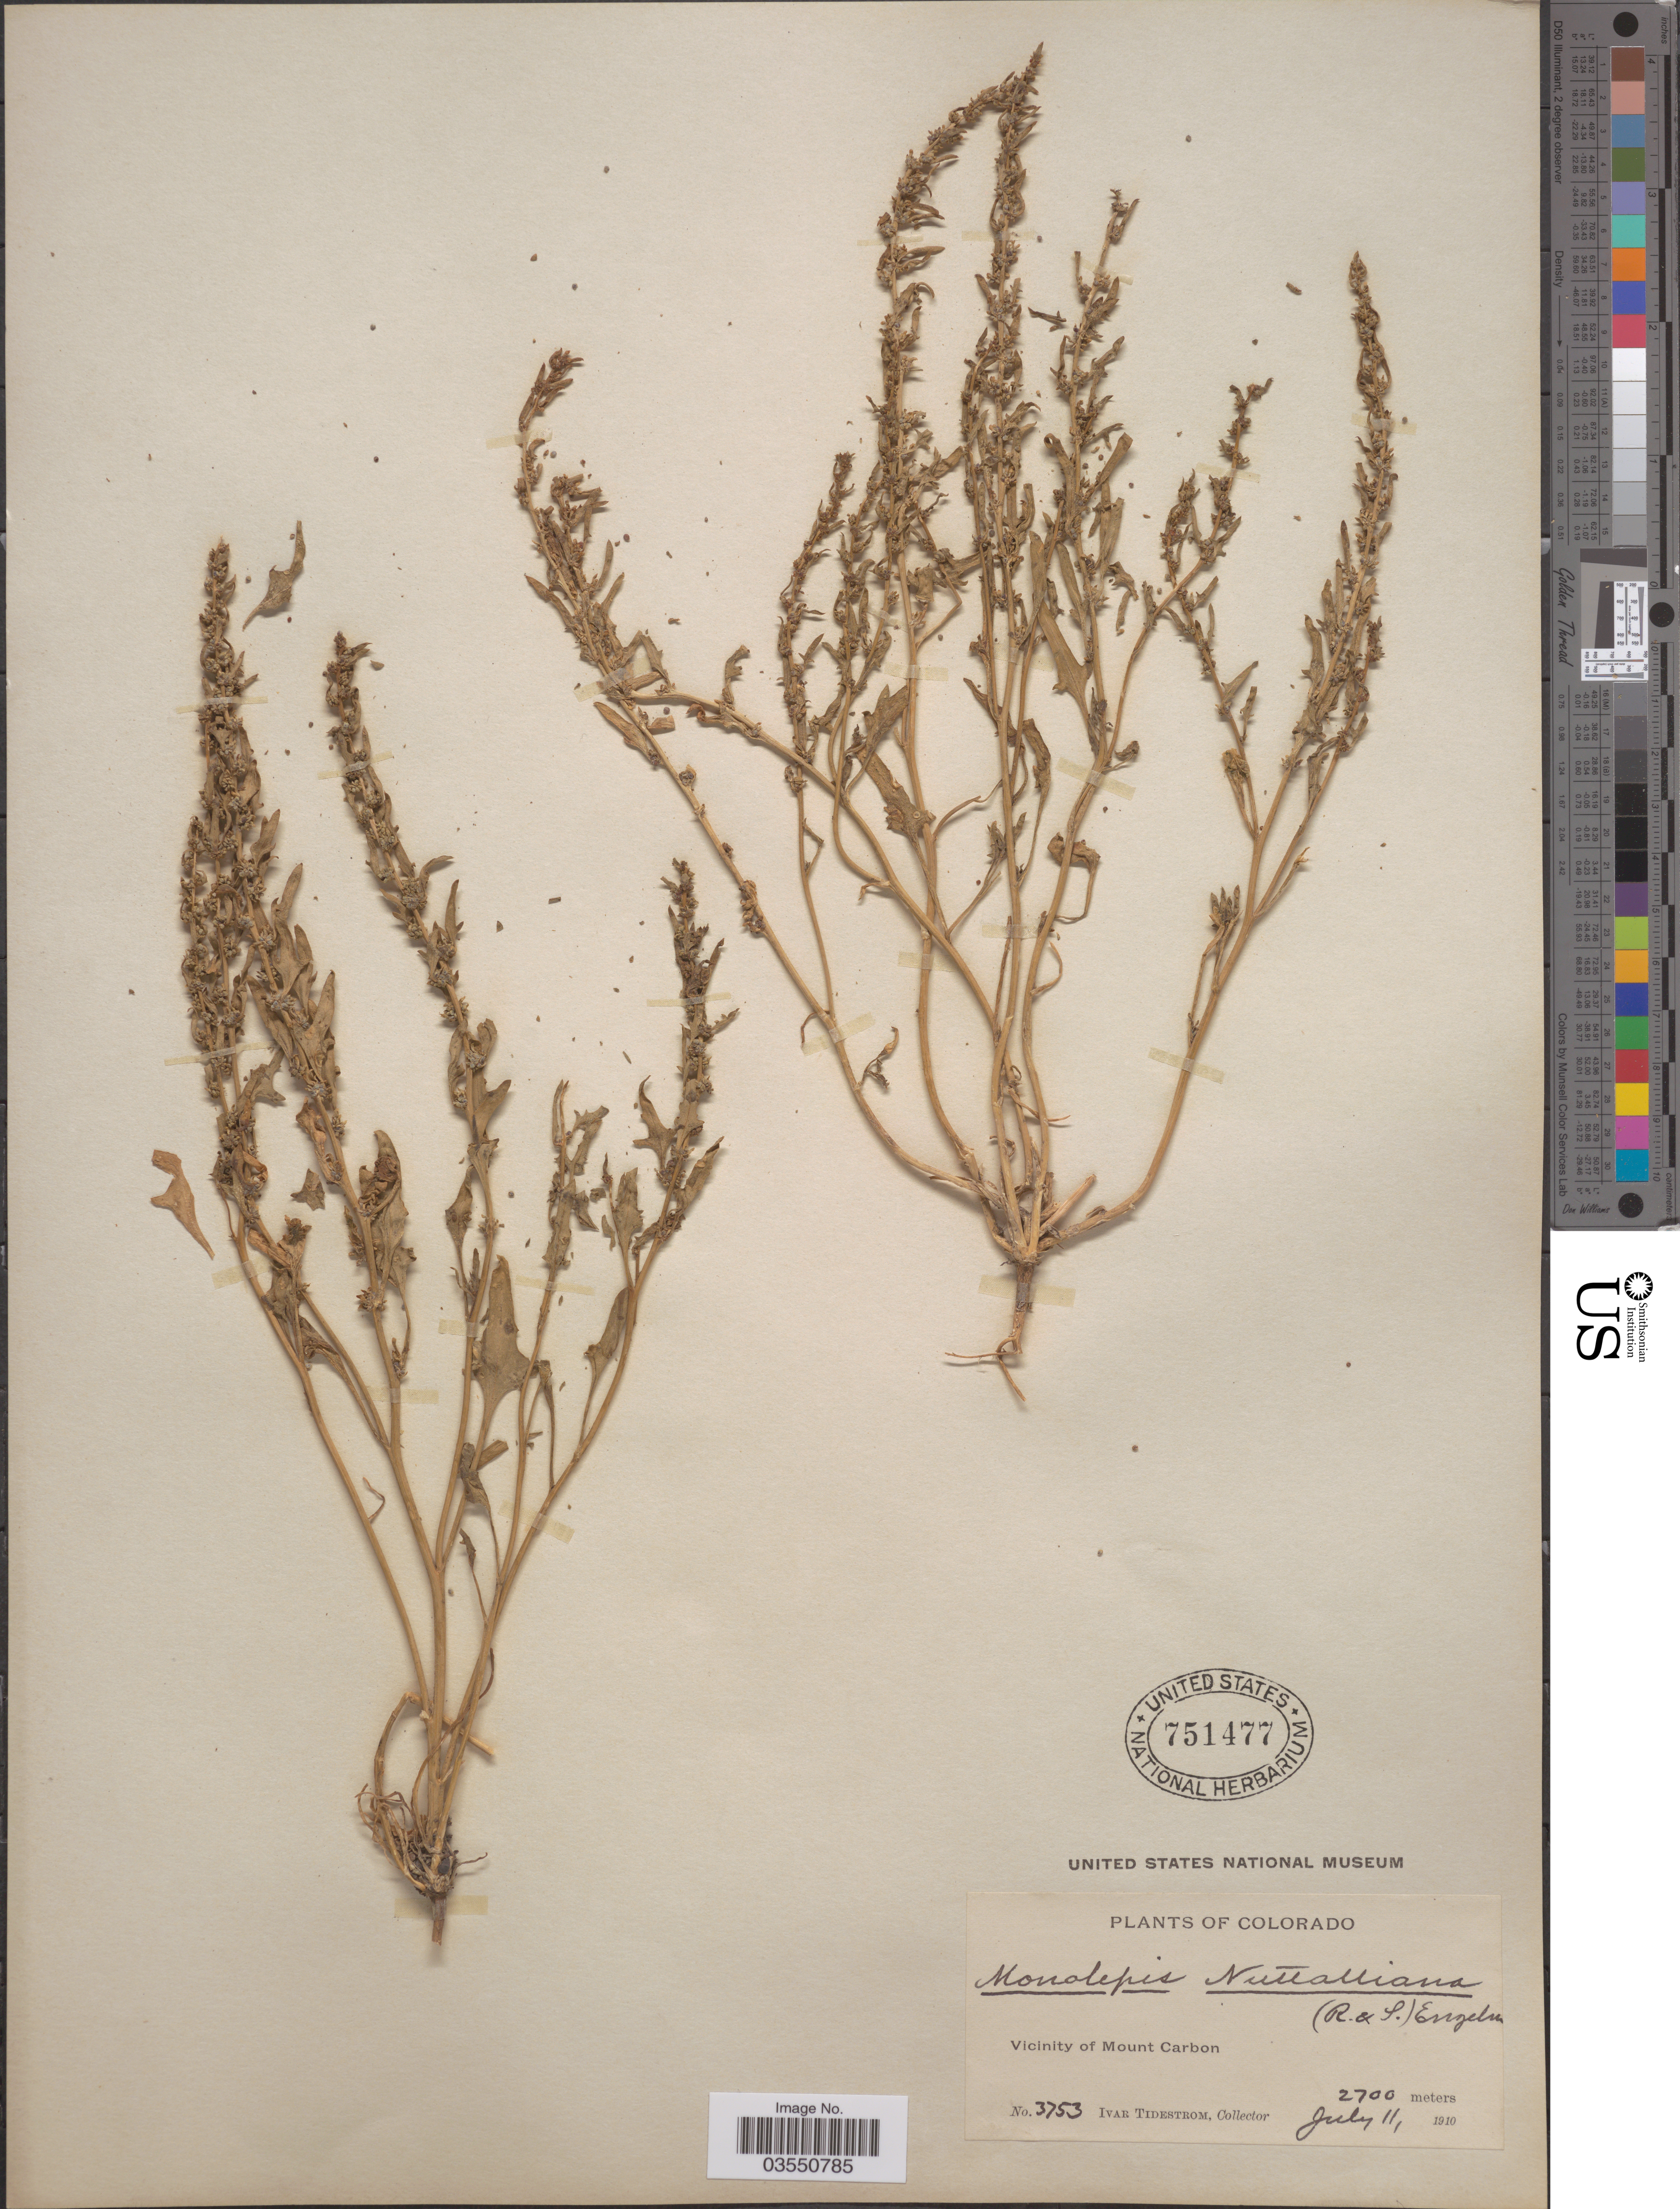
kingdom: Plantae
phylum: Tracheophyta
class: Magnoliopsida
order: Caryophyllales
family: Amaranthaceae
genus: Blitum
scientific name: Blitum nuttallianum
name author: Schult.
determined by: U.S. National Herbarium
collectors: I. F. Tidestrom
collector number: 3753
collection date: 1910-07-11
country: United States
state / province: Colorado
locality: Vicinity of Mount Carbon.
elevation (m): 2700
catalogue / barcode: US 751477